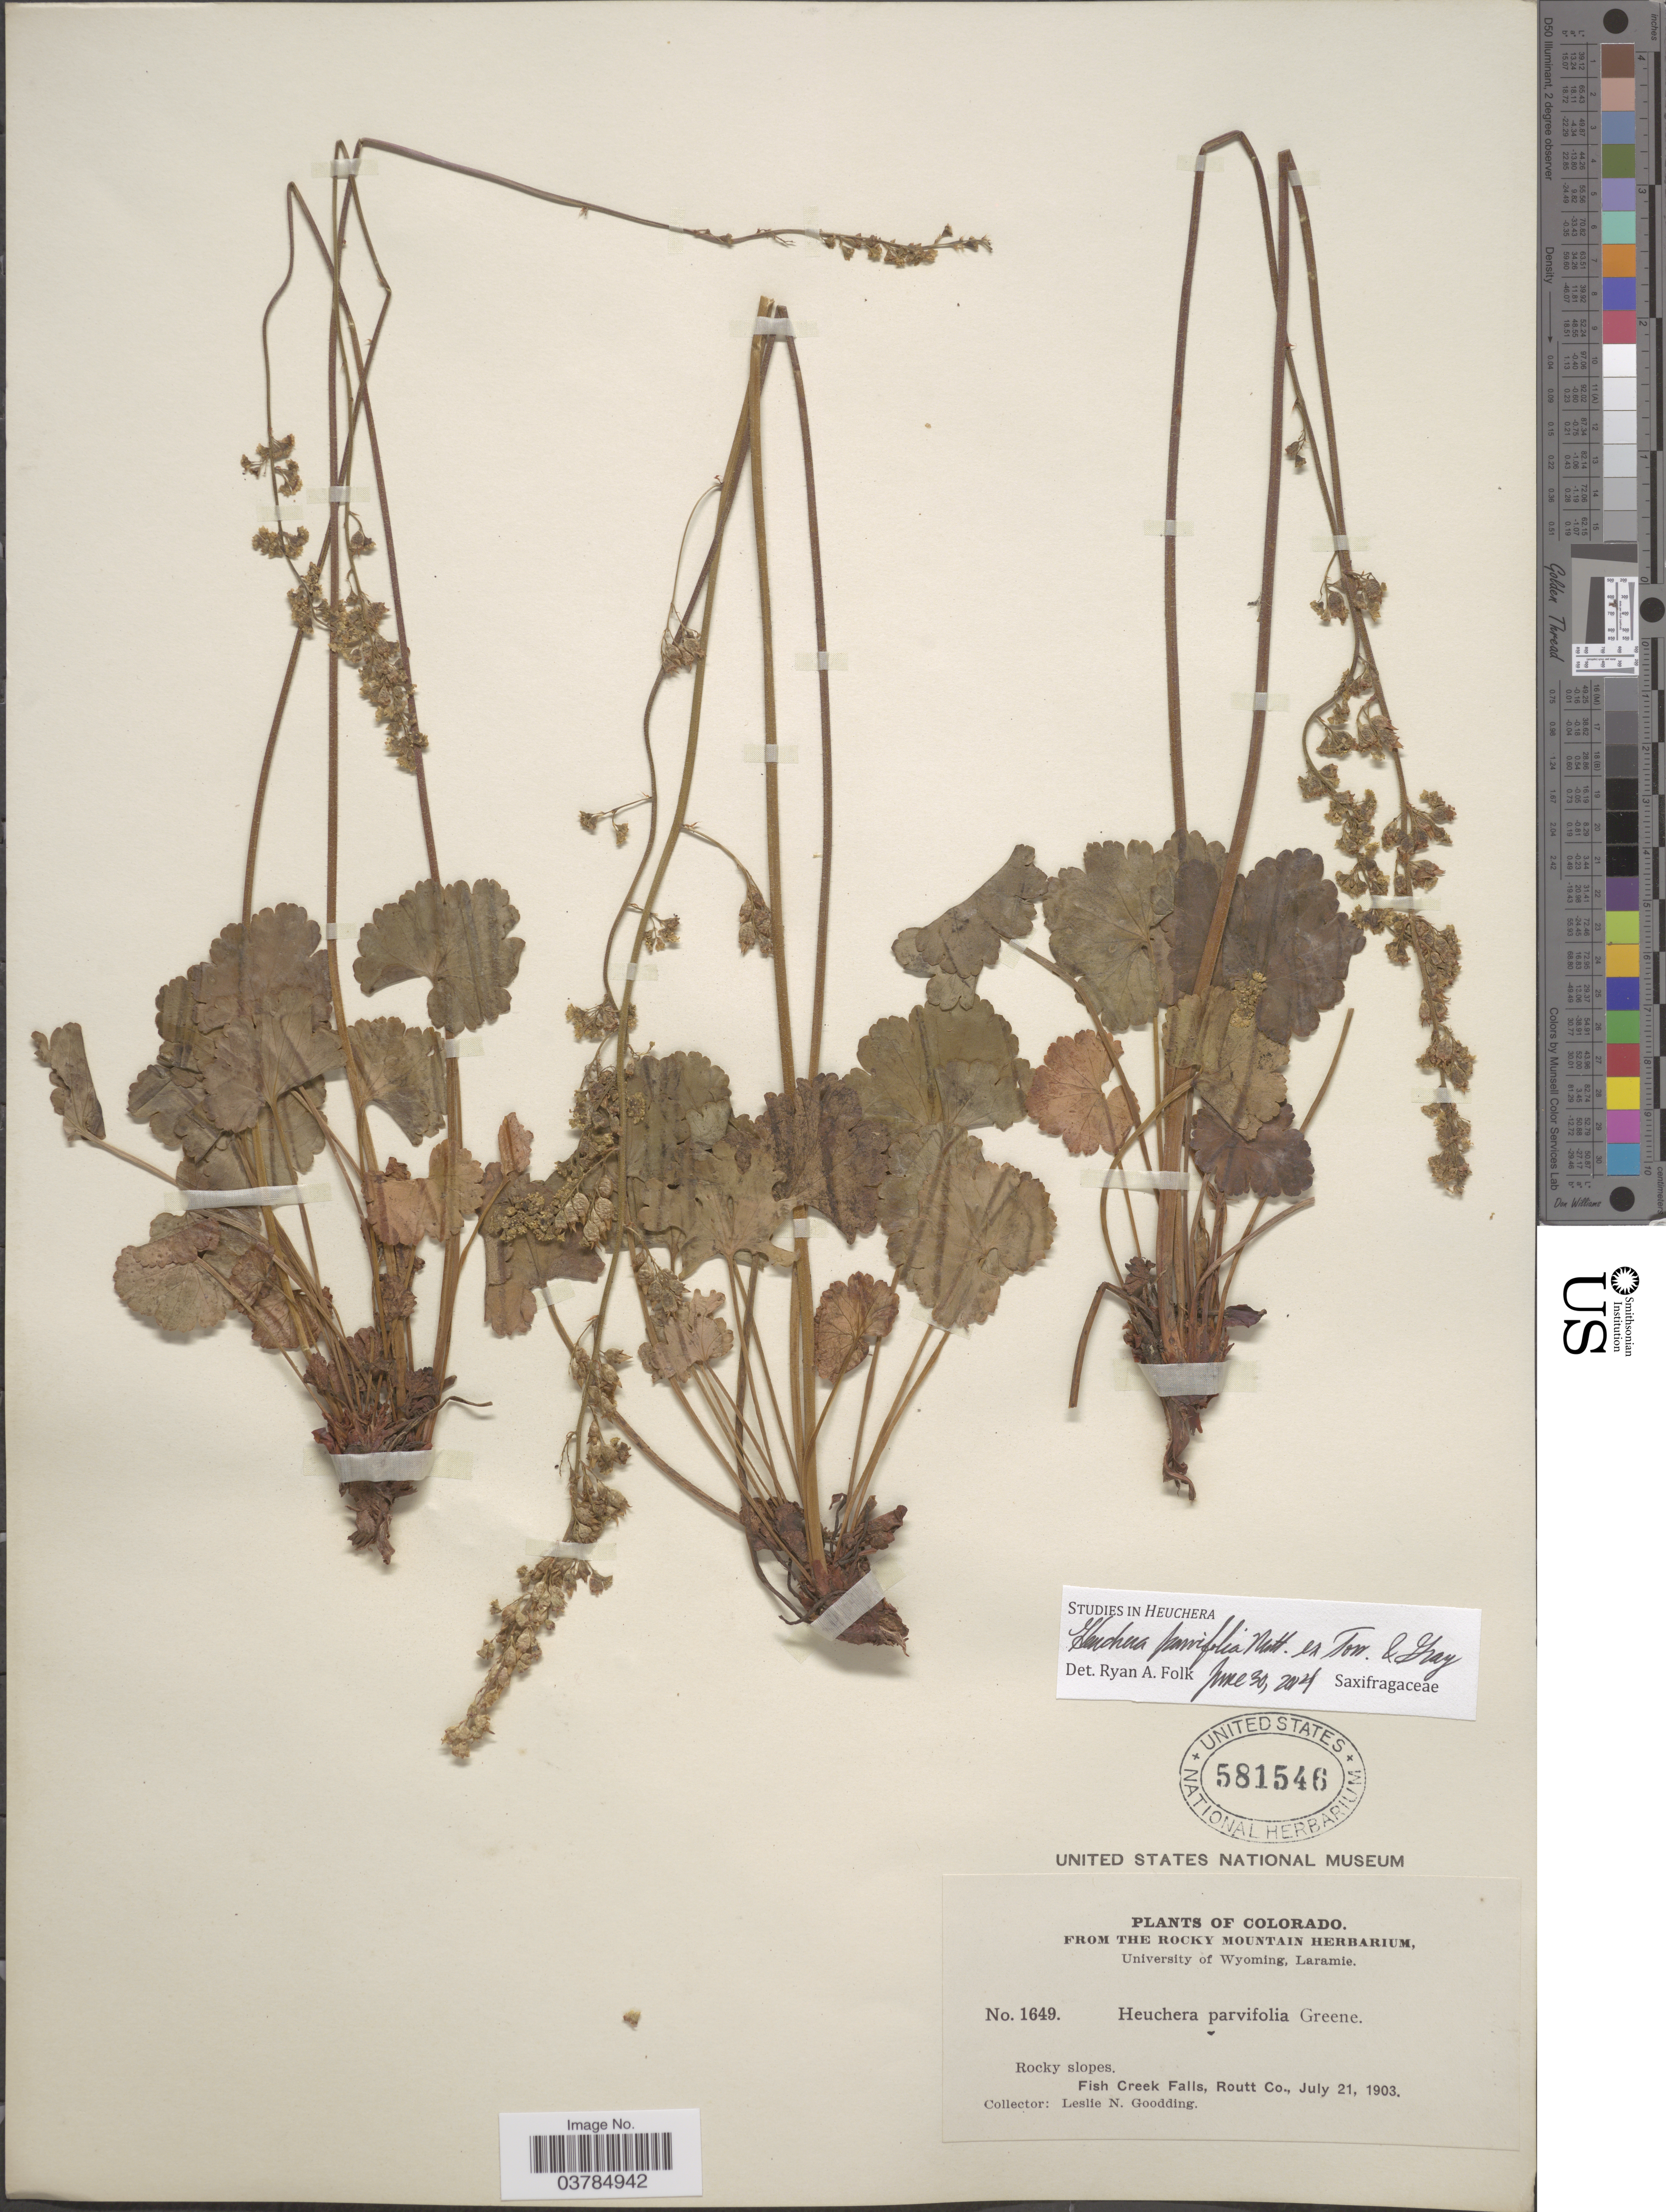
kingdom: Plantae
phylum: Tracheophyta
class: Magnoliopsida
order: Saxifragales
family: Saxifragaceae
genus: Heuchera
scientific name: Heuchera parvifolia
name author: Nutt.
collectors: L. N. Goodding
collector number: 1649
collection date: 1903-07-21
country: United States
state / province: Colorado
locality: Fish Creek Falls, Routt Co.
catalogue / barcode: US 581546